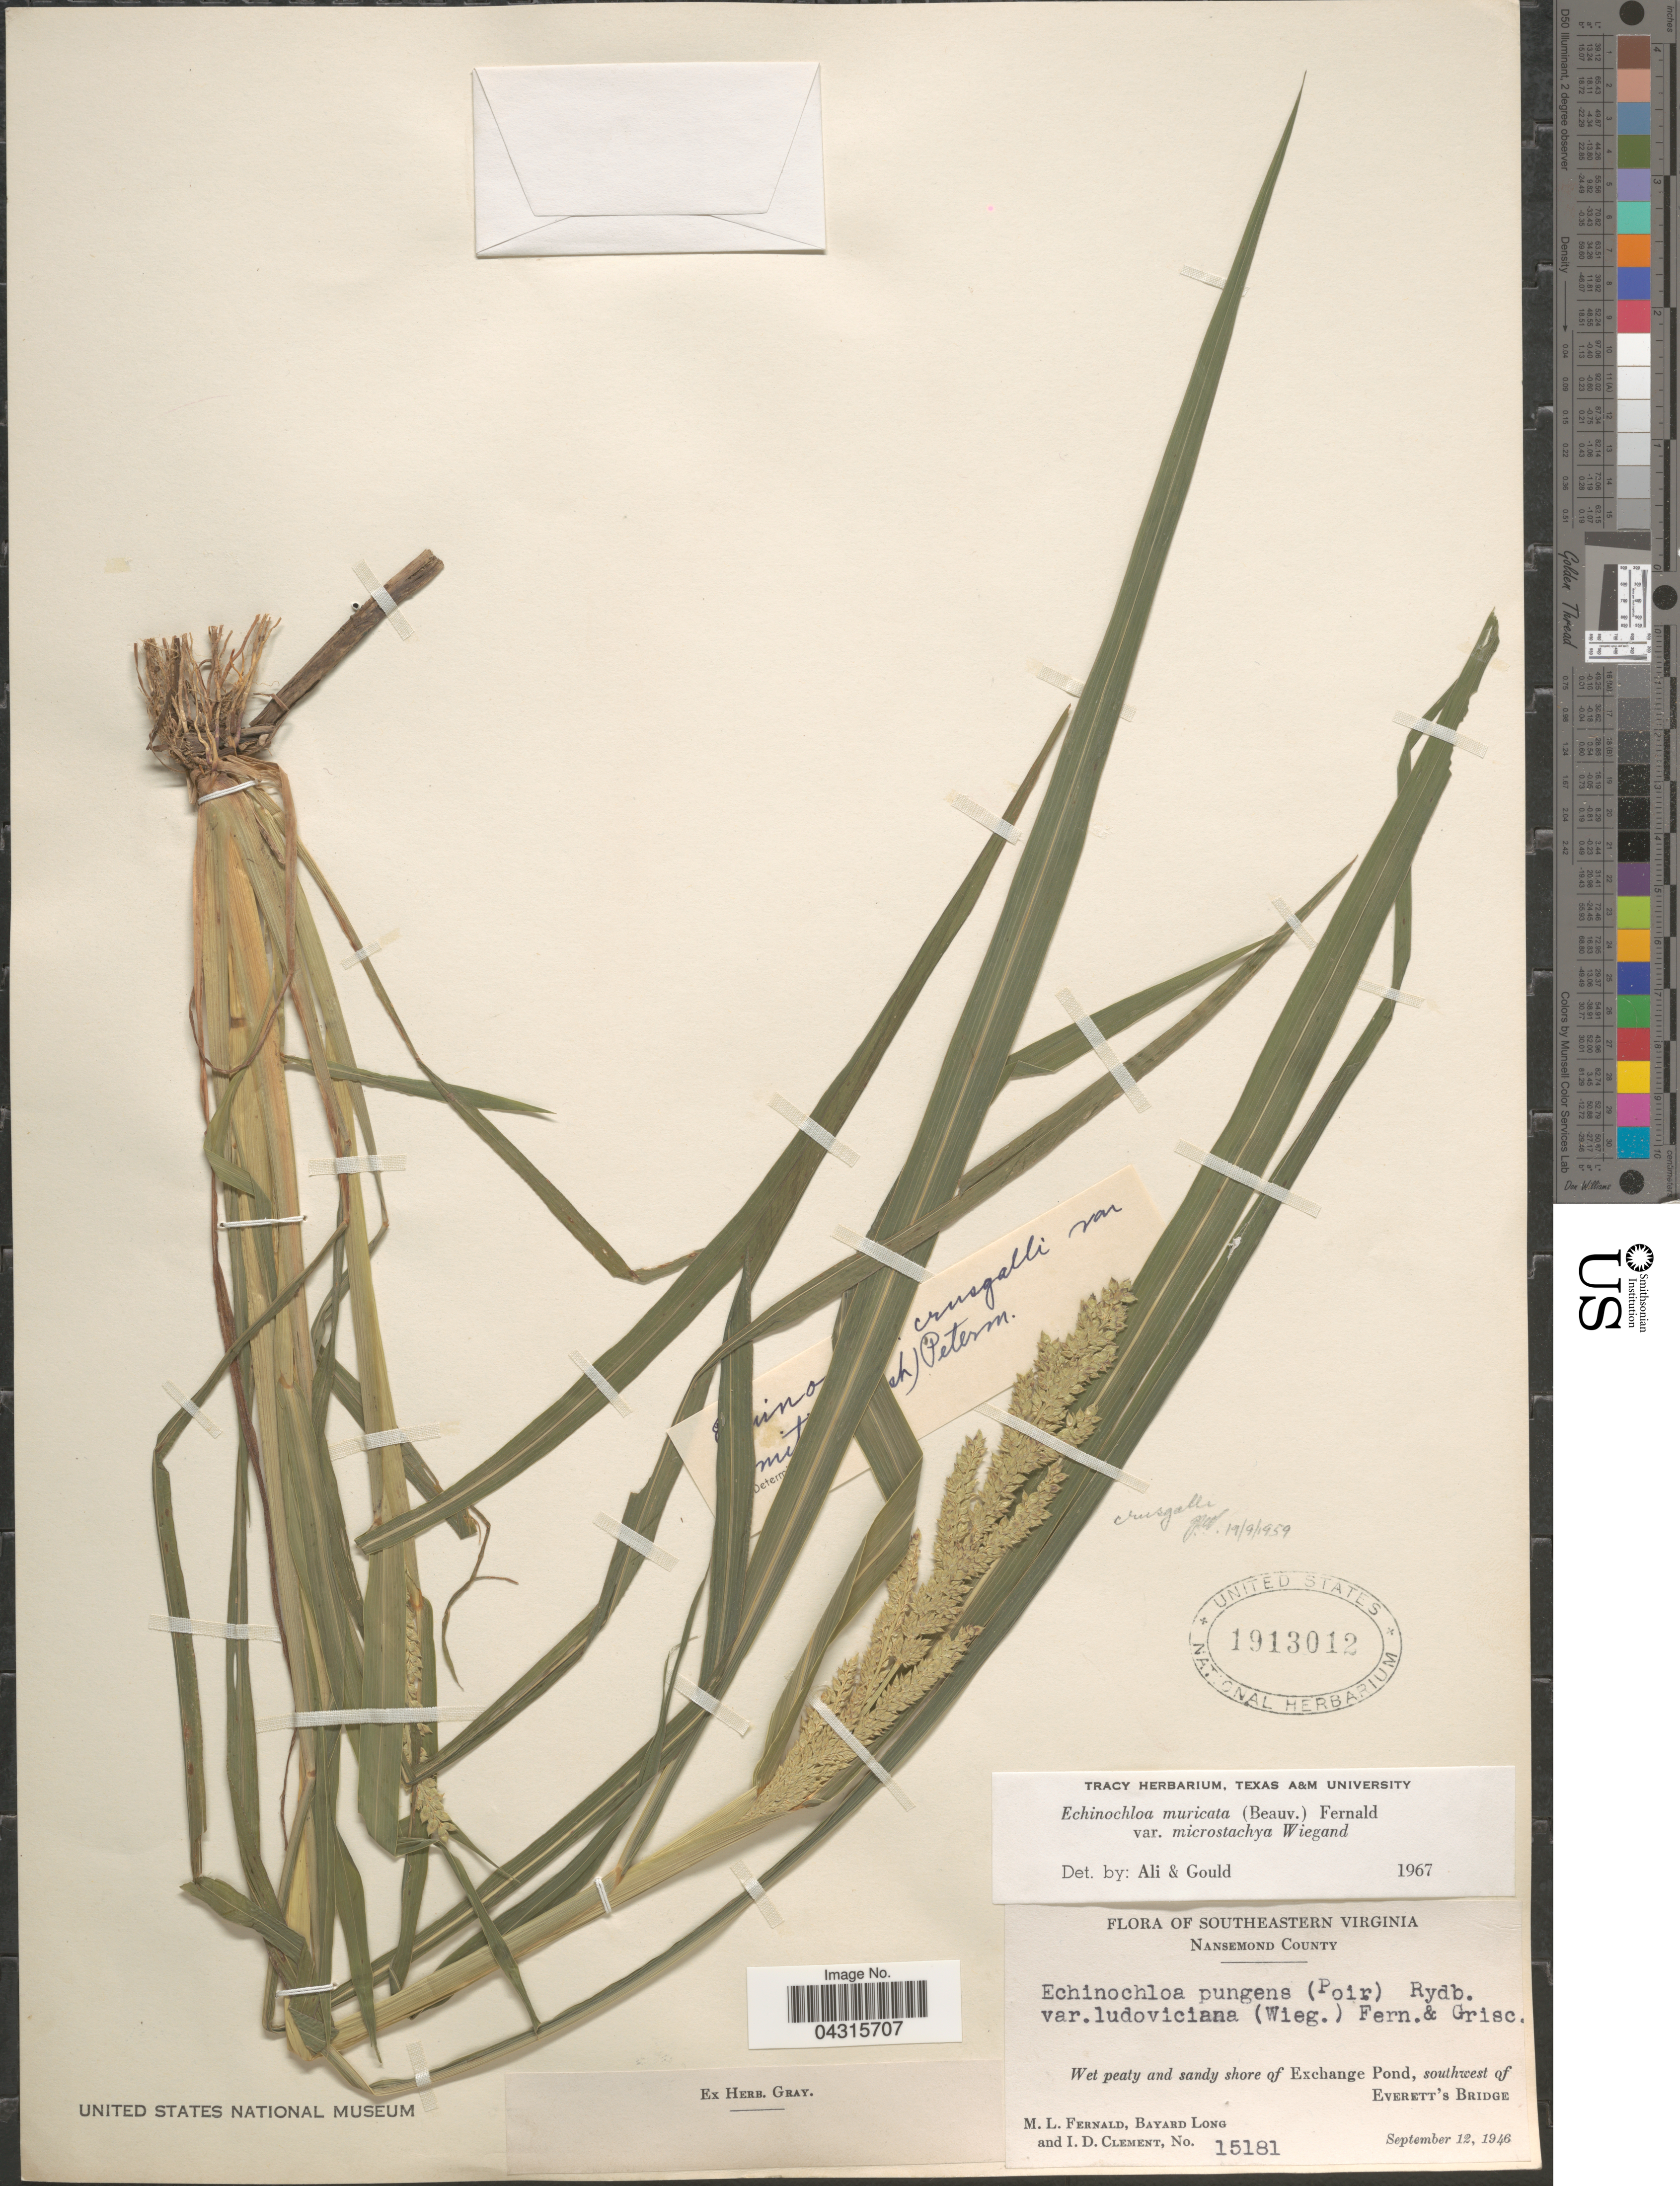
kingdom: Plantae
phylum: Tracheophyta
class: Liliopsida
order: Poales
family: Poaceae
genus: Echinochloa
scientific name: Echinochloa muricata var. microstachya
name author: Wiegand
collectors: M. L. Fernald, B. Long & I. Clement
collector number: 15181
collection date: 1946-09-12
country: United States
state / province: Virginia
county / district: City of Suffolk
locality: Southeastern Virginia. Nansemond County. Wet peaty and sandy shore of Exchange Pond, southwest of Everett's Bridge.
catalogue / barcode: US 1913012